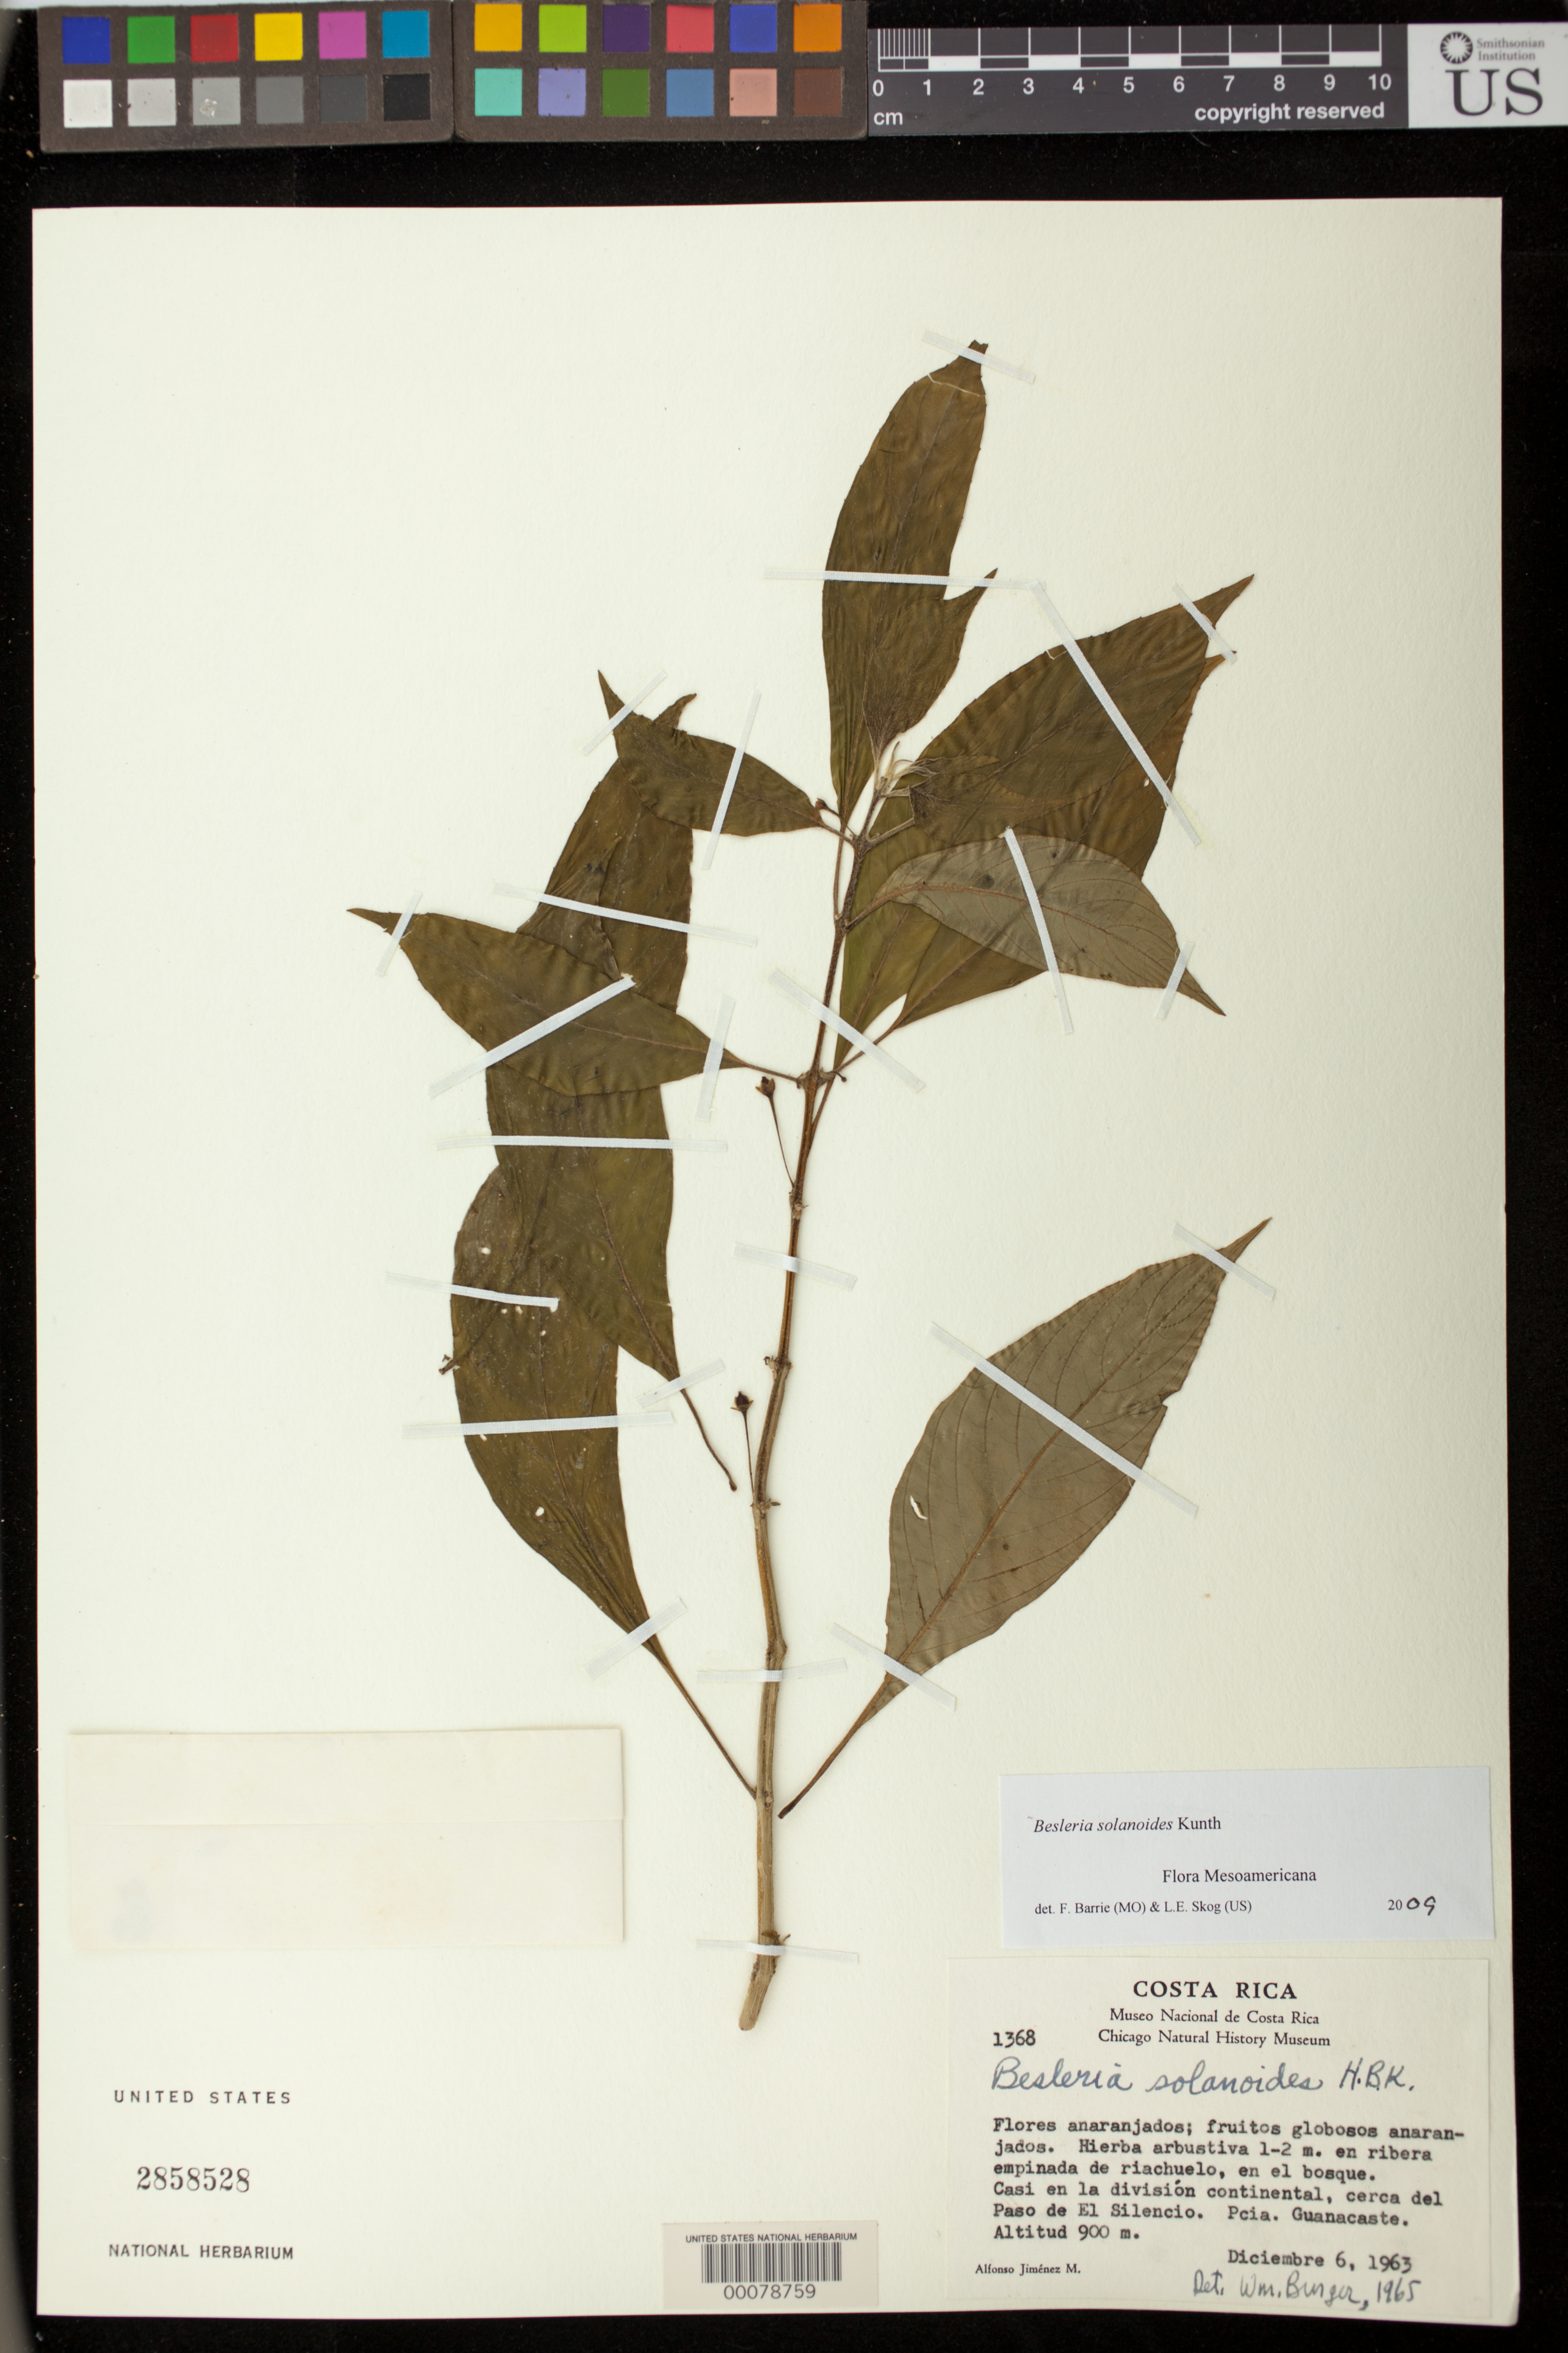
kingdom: Plantae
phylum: Tracheophyta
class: Magnoliopsida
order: Lamiales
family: Gesneriaceae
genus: Besleria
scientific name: Besleria solanoides var. solanoides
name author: Kunth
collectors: A. Jiménez M.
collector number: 1368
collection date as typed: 06 Dec 1963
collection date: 1963-12-06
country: Costa Rica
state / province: Guanacaste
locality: On continental divide, around Paso de El Silencio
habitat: Forest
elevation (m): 900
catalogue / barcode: US 2858528